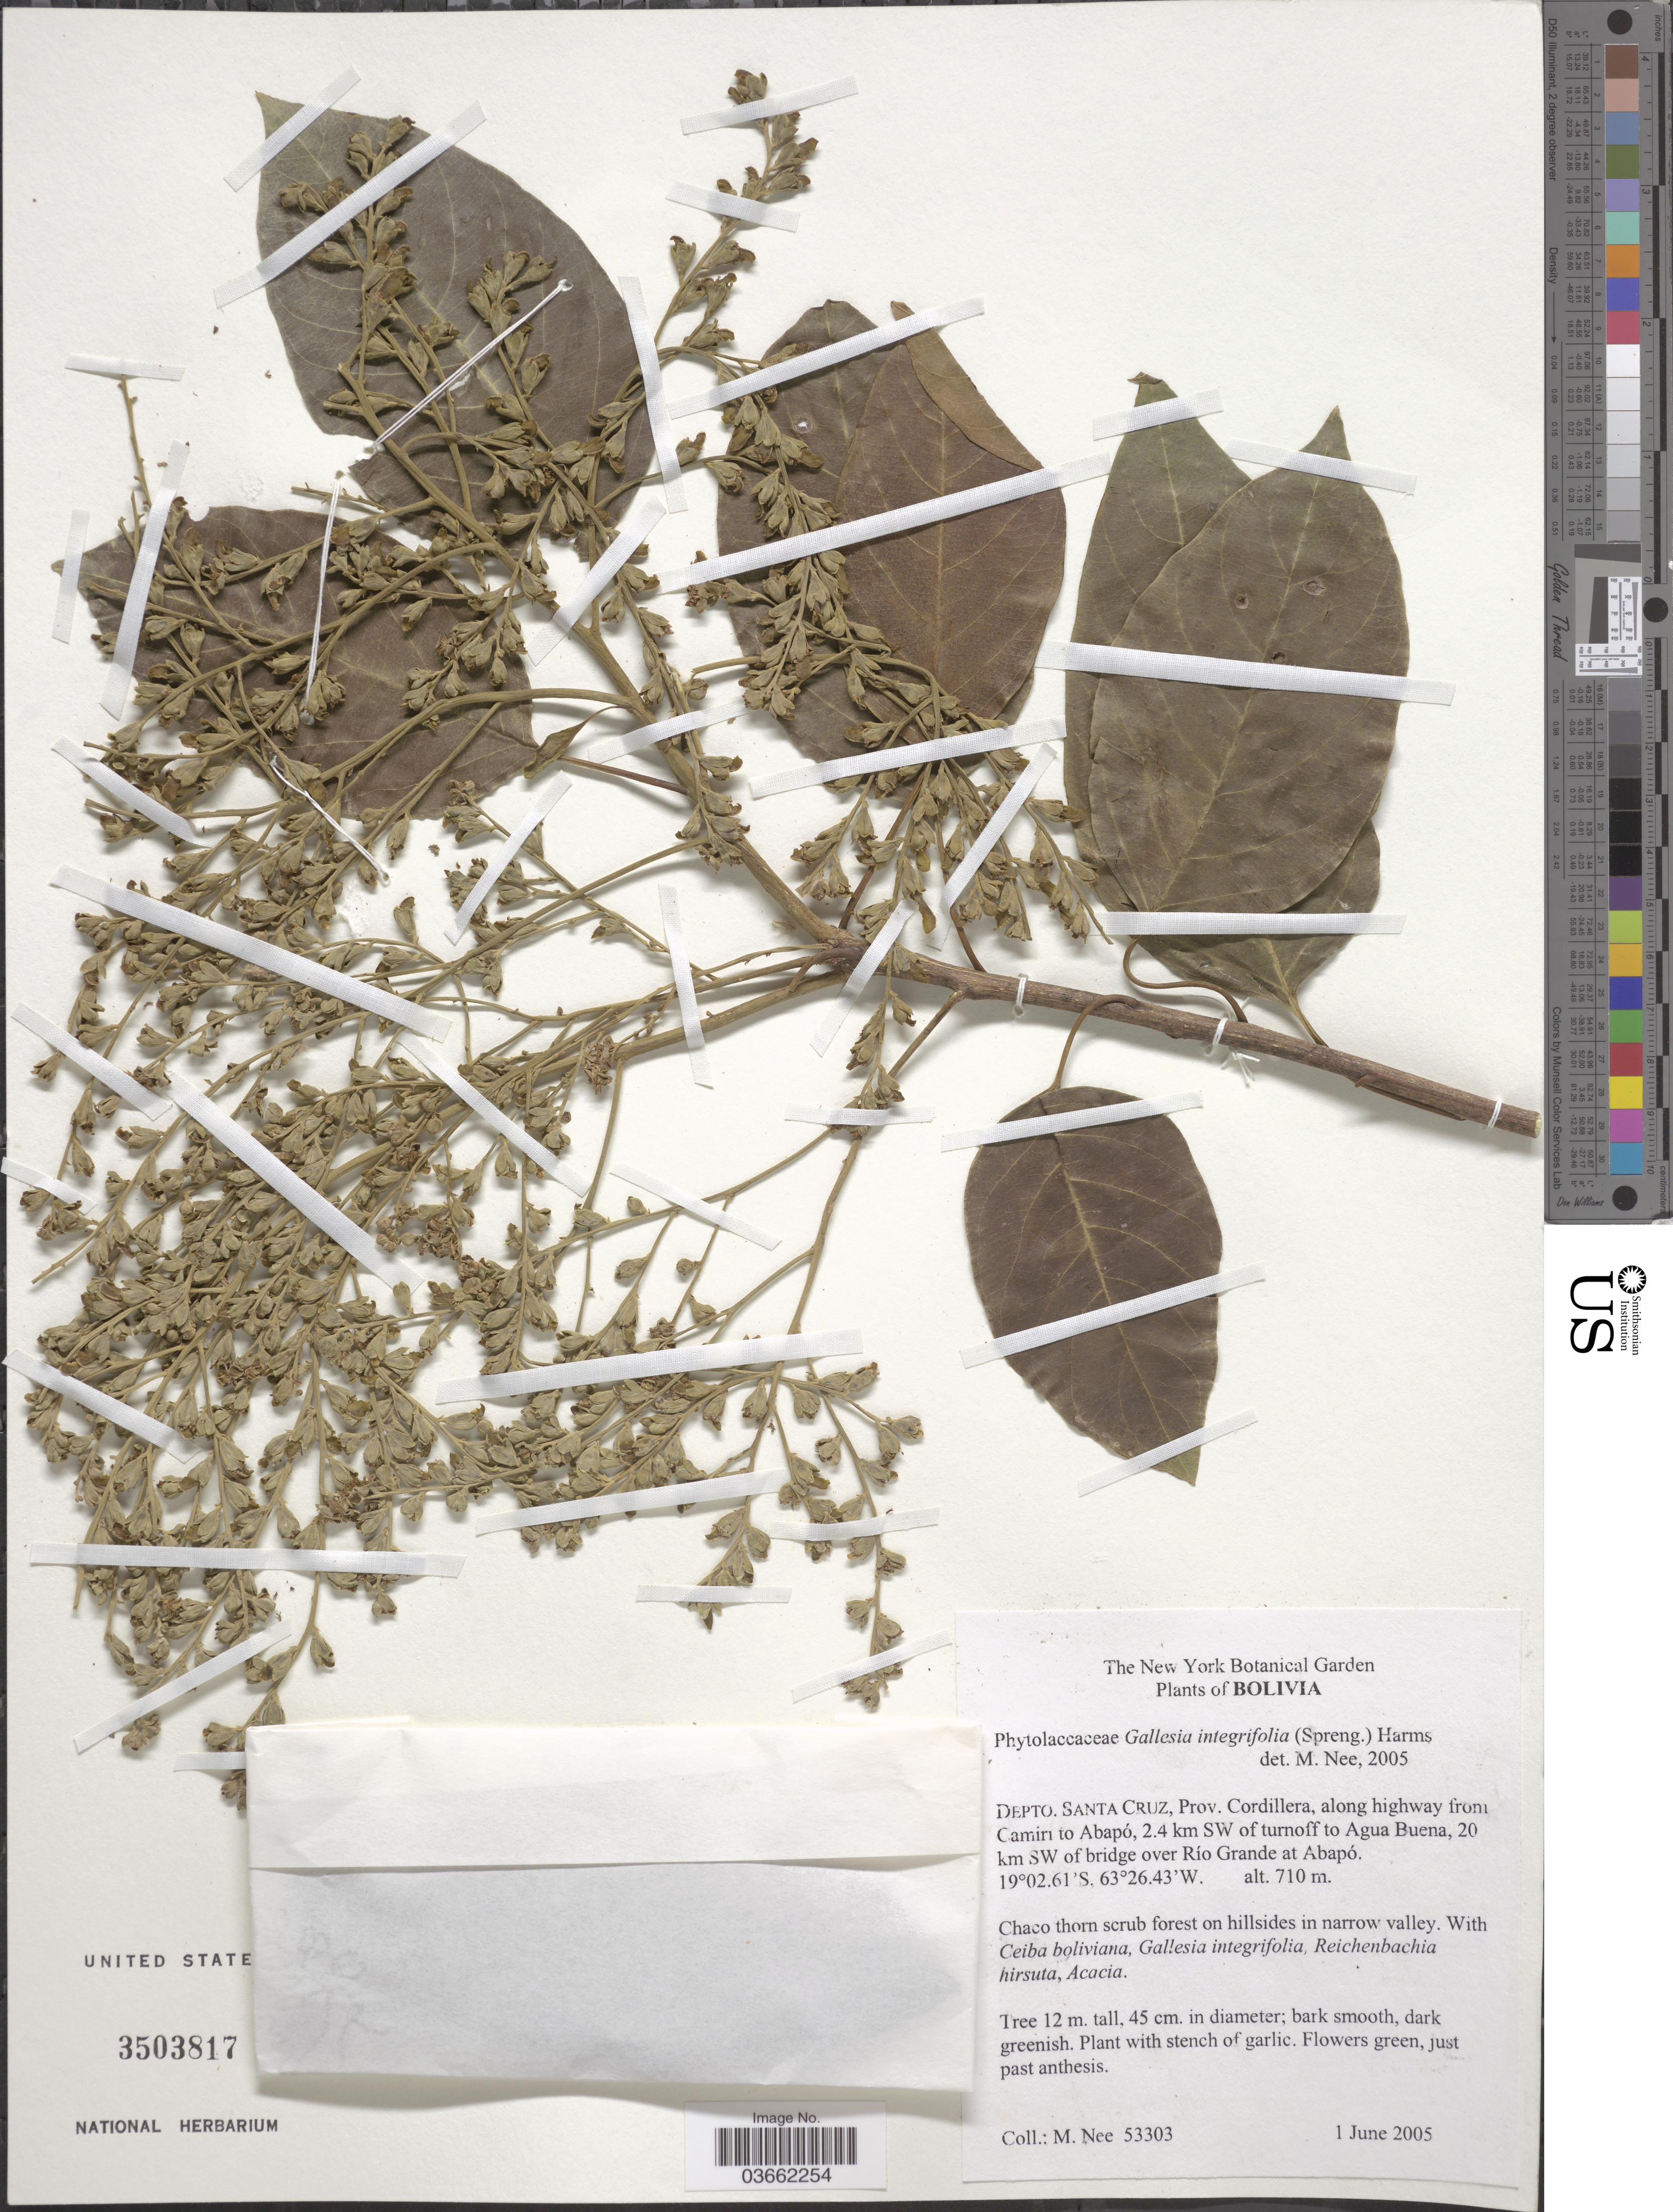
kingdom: Plantae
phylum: Tracheophyta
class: Magnoliopsida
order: Caryophyllales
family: Phytolaccaceae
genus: Gallesia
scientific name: Gallesia integrifolia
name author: (Spreng.) Harms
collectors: M. Nee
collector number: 53303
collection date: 2005-06-01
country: Bolivia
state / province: Santa Cruz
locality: Depto. Santa Cruz, Prov. Cordillera, along highway from Camiri to Abapó, 2.4 km SW of turnoff to Agua Buena, 20 km SW of bridge over Río Grande at Abapó.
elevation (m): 710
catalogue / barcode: US 3503817